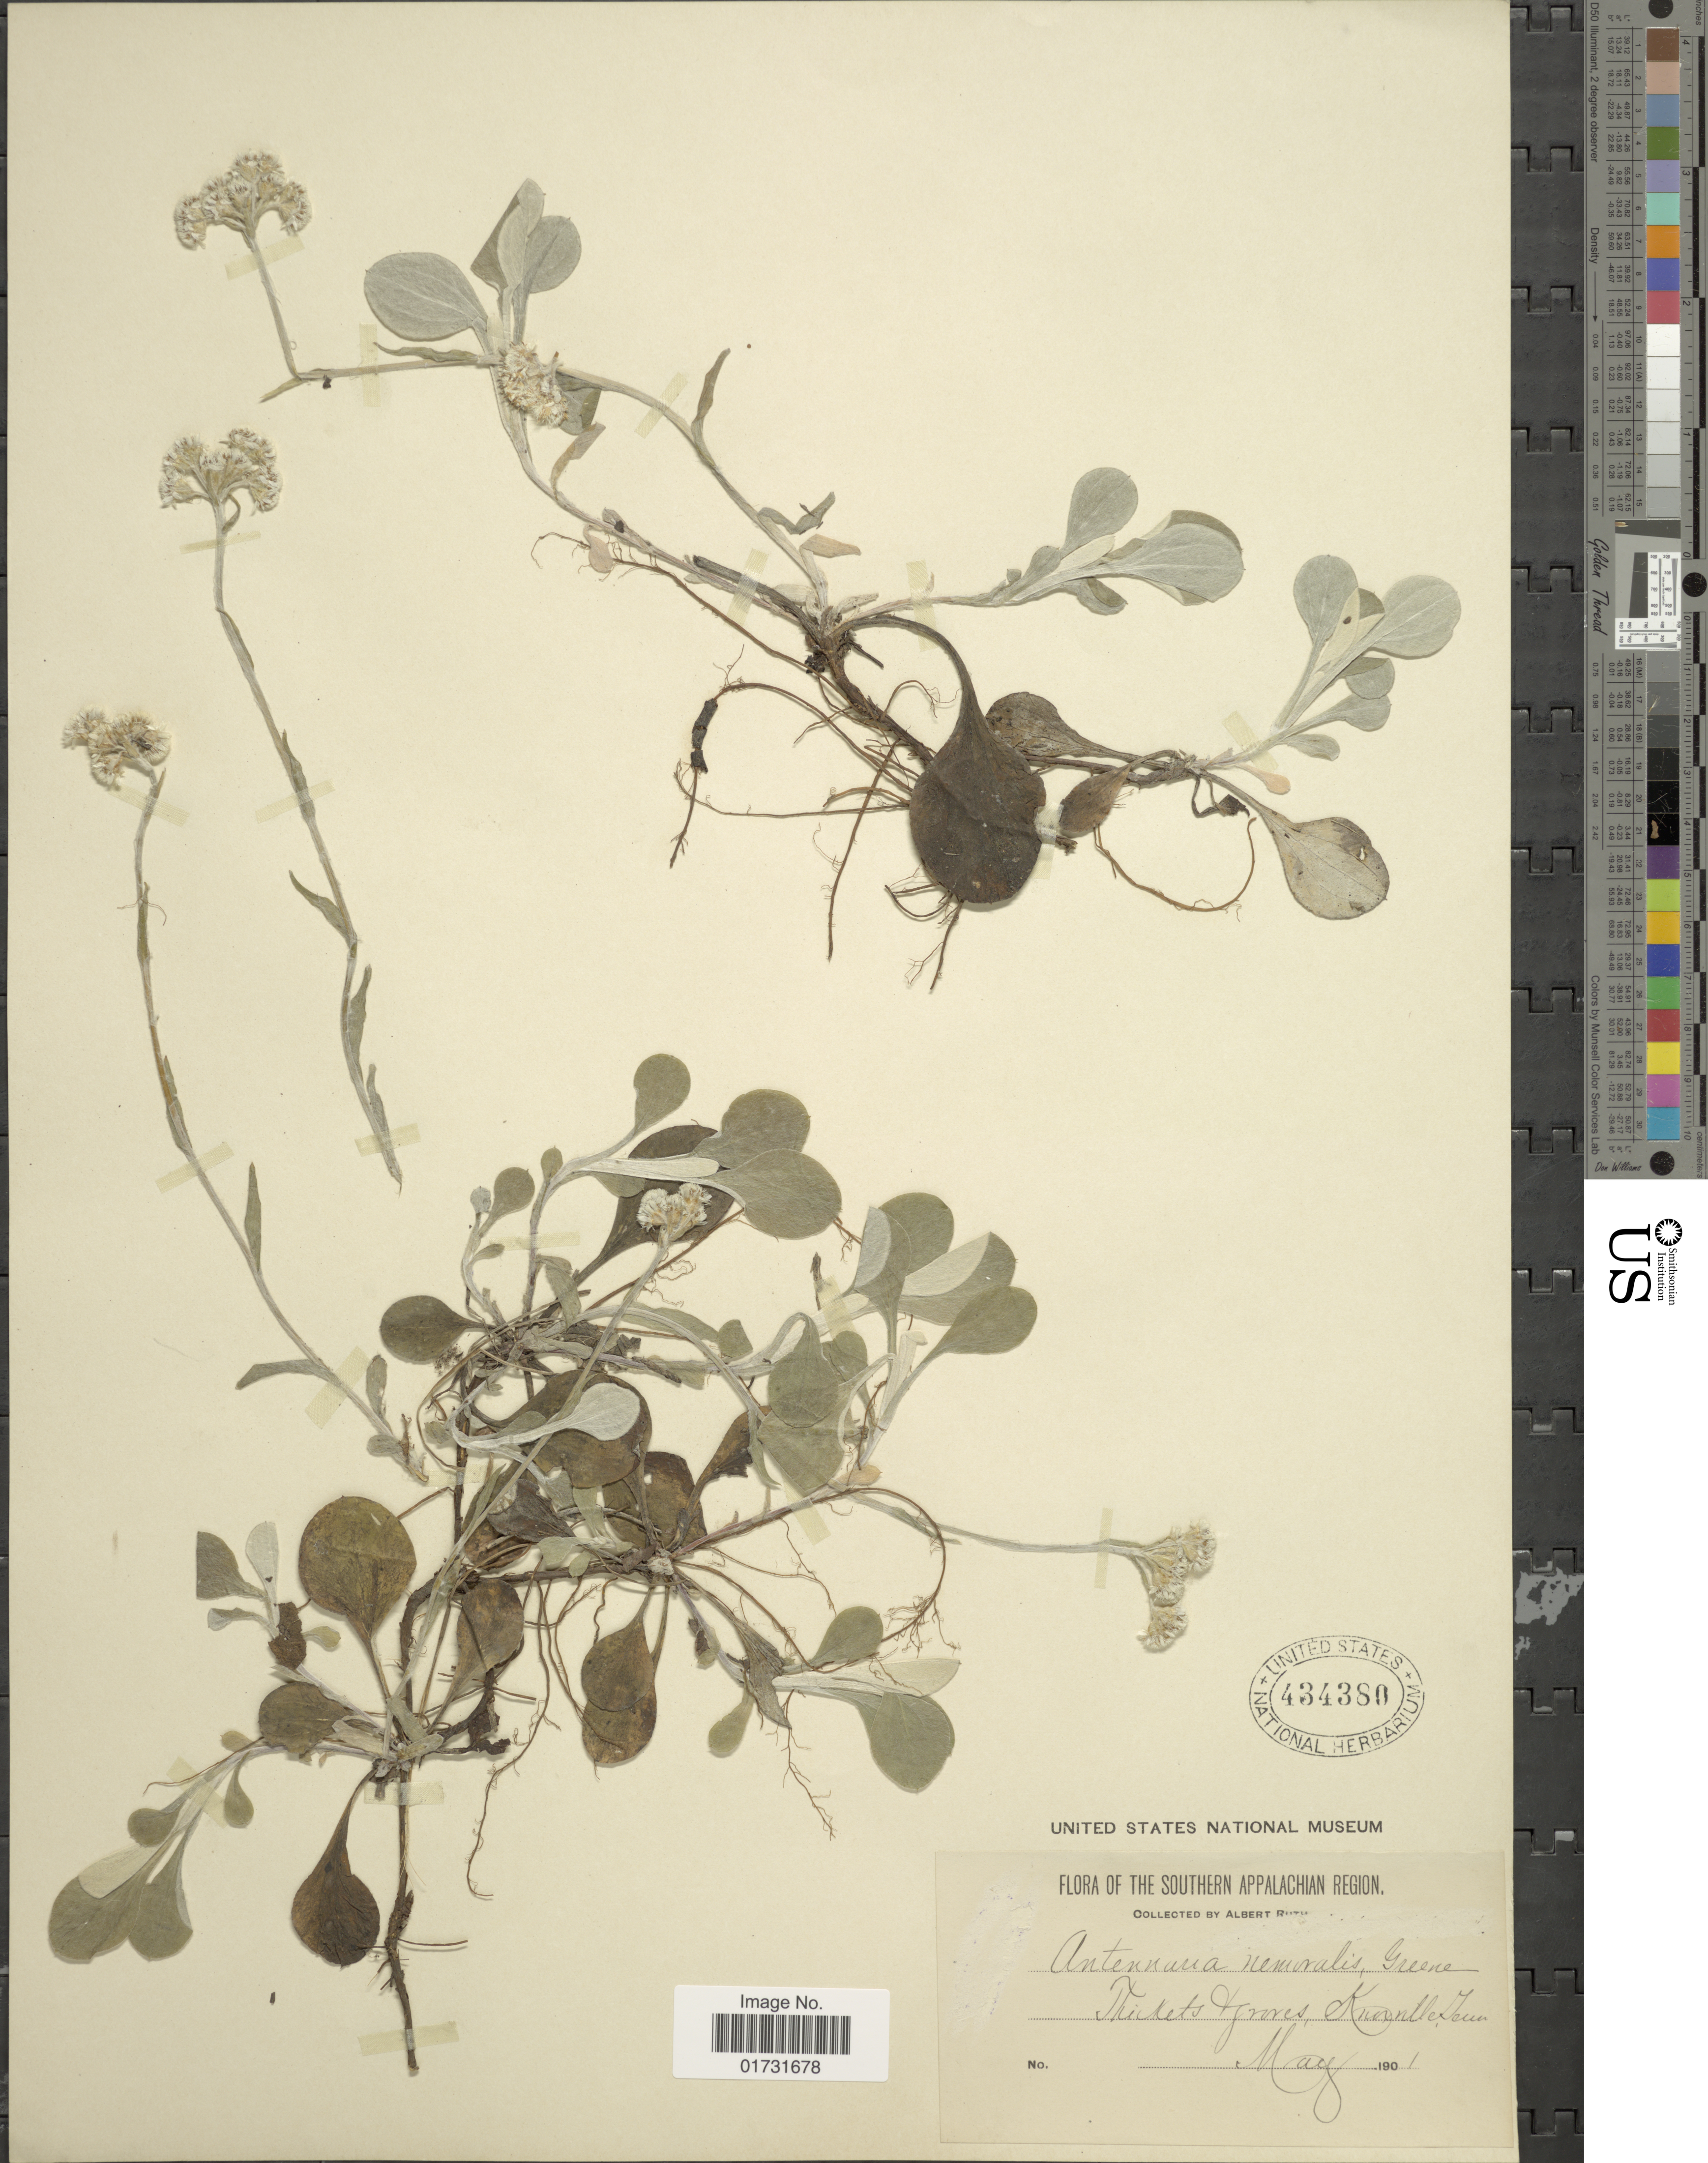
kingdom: Plantae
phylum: Tracheophyta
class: Magnoliopsida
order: Asterales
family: Asteraceae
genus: Antennaria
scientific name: Antennaria nemoralis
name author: Greene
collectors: A. Ruth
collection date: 1901-05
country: United States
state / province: Tennessee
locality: Southern Appalachian Region. Knoxville, Tenn.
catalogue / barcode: US 434380